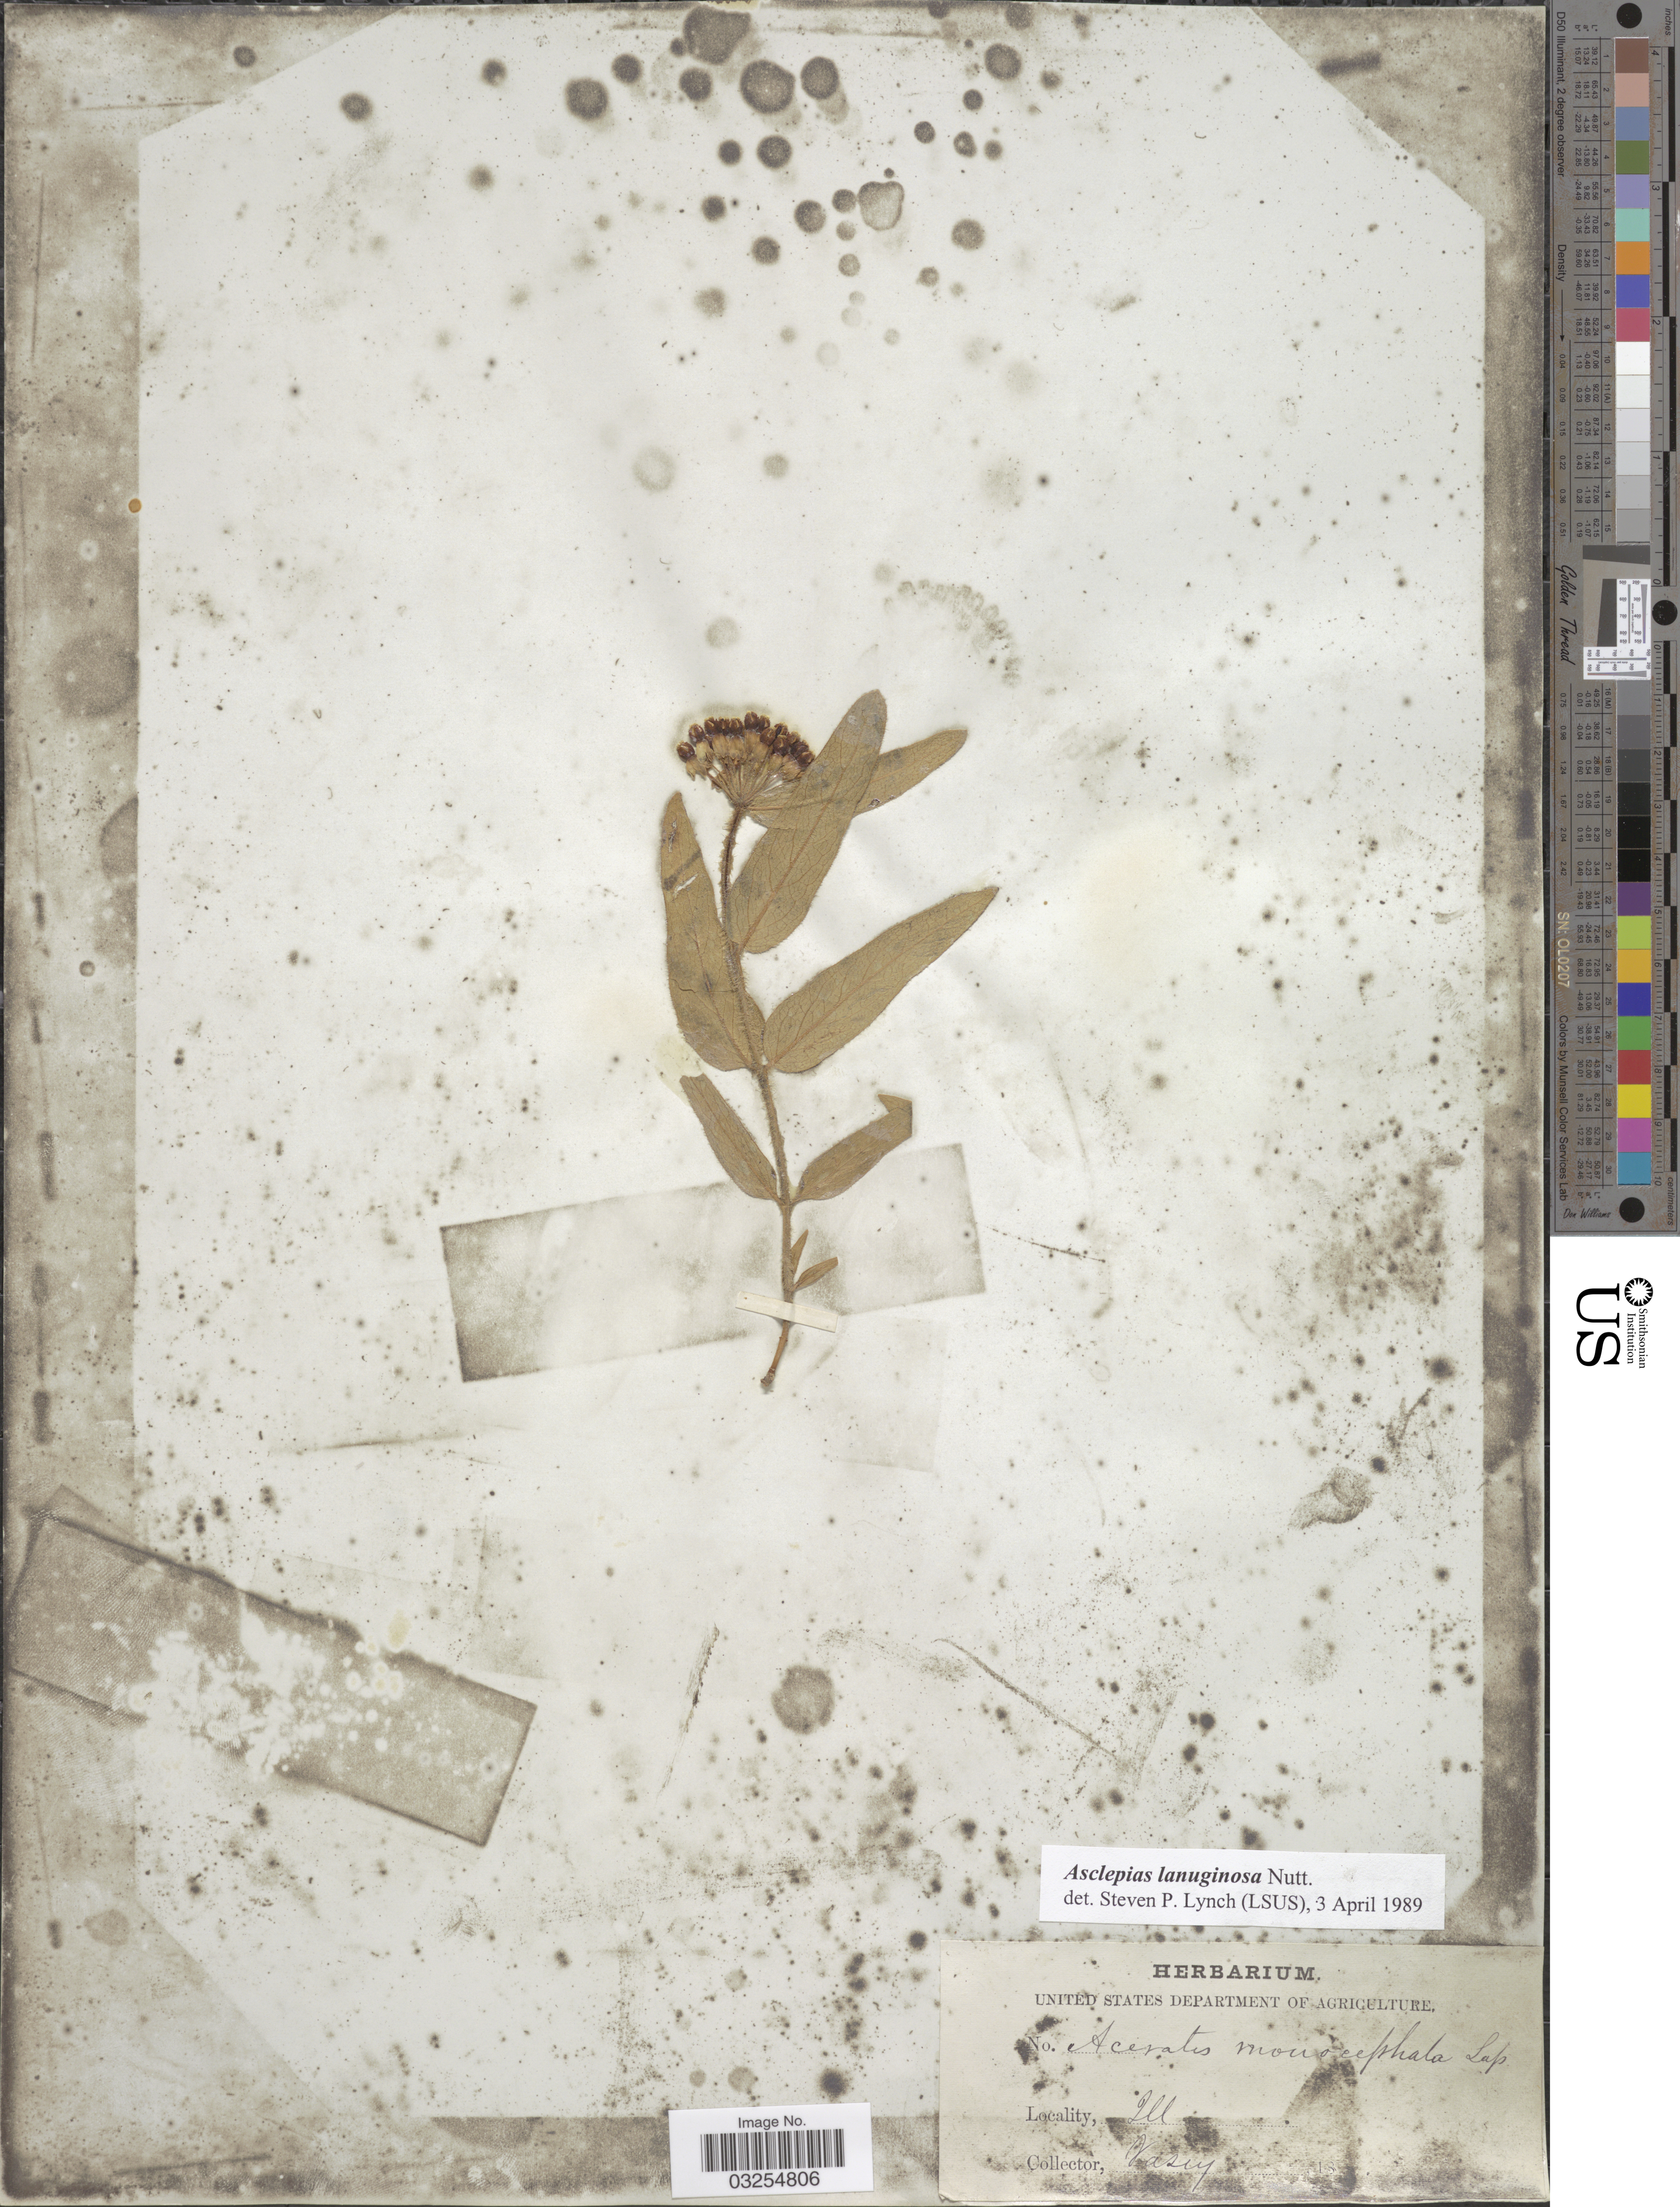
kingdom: Plantae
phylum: Tracheophyta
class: Magnoliopsida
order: Gentianales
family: Apocynaceae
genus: Asclepias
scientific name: Asclepias lanuginosa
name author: Nutt.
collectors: Vasey, --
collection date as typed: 18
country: United States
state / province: Illinois